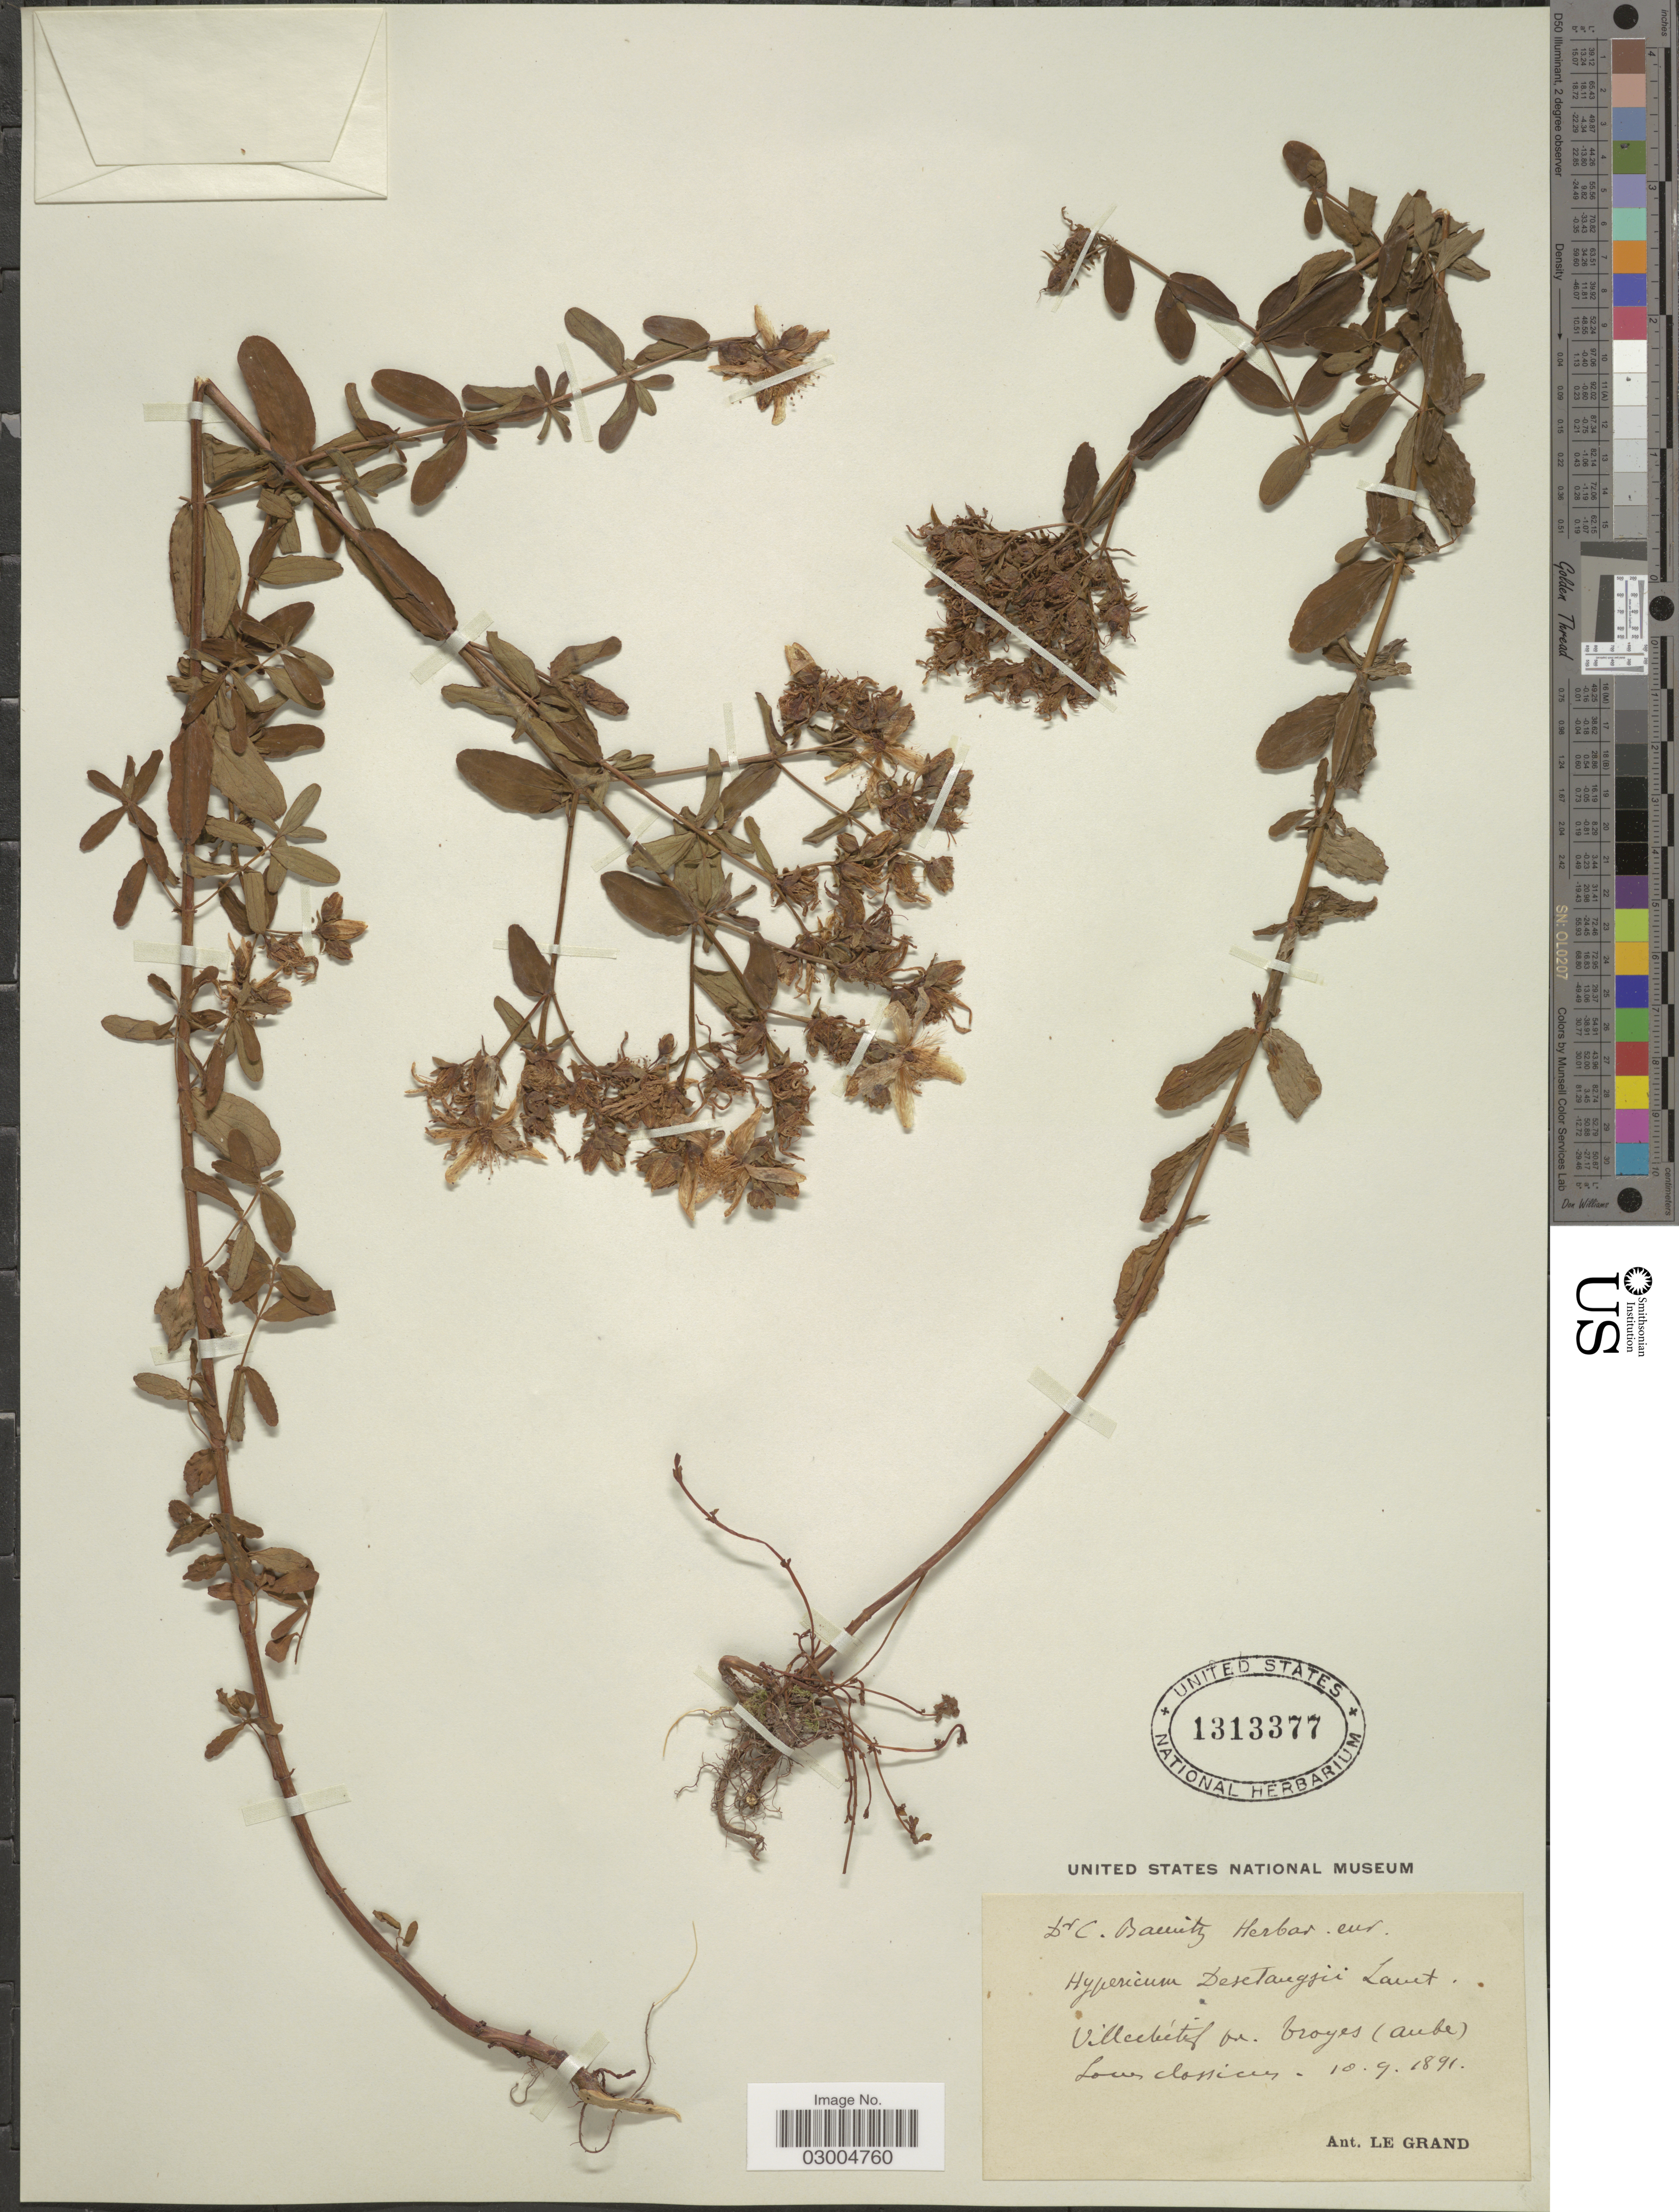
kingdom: Plantae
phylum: Tracheophyta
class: Magnoliopsida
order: Malpighiales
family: Hypericaceae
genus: Hypericum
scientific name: Hypericum x desetangsii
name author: Lamotte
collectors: A. Le Grand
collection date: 1891-09-10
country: France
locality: Villechétif du. Troyes (Aube).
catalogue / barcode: US 1313377